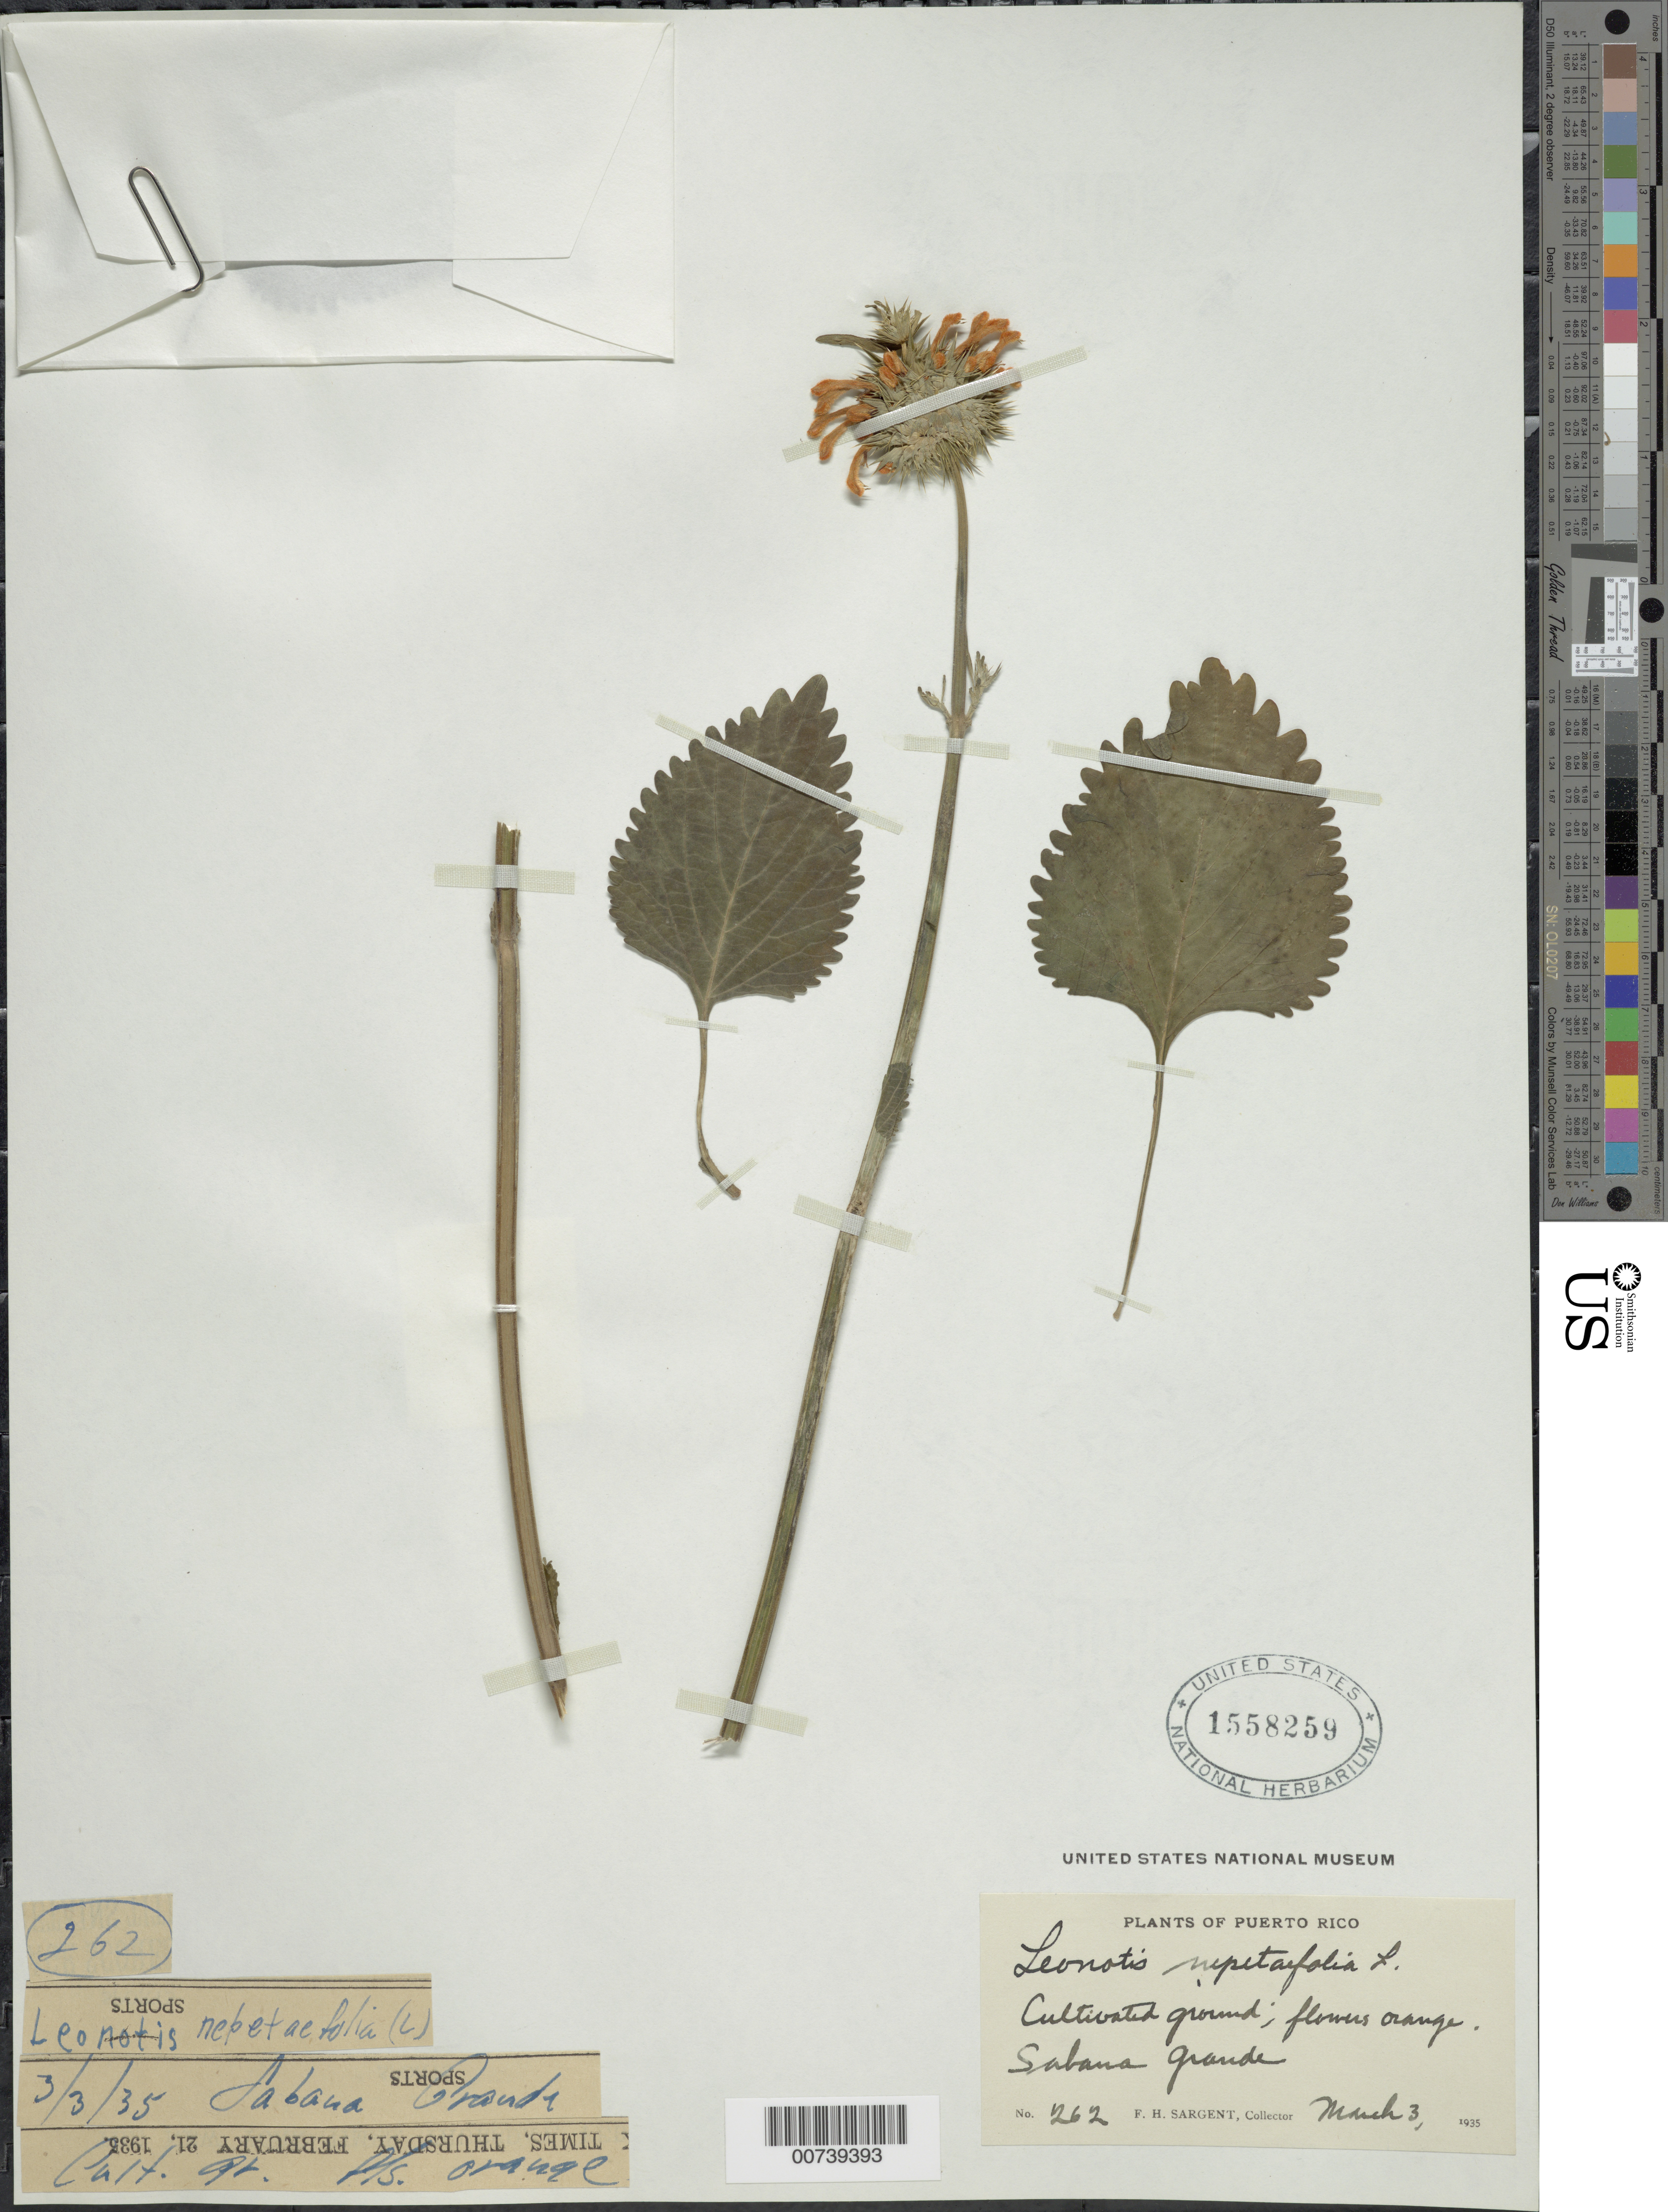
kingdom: Plantae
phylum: Tracheophyta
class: Magnoliopsida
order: Lamiales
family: Lamiaceae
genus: Leonotis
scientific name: Leonotis nepetifolia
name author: (L.) R. Br.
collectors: F. H. Sargent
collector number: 262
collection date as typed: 03 Mar 1935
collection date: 1935-03-03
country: Puerto Rico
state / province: Sabana Grande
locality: Sabana Grande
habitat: Cultivated ground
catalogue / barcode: US 1558259